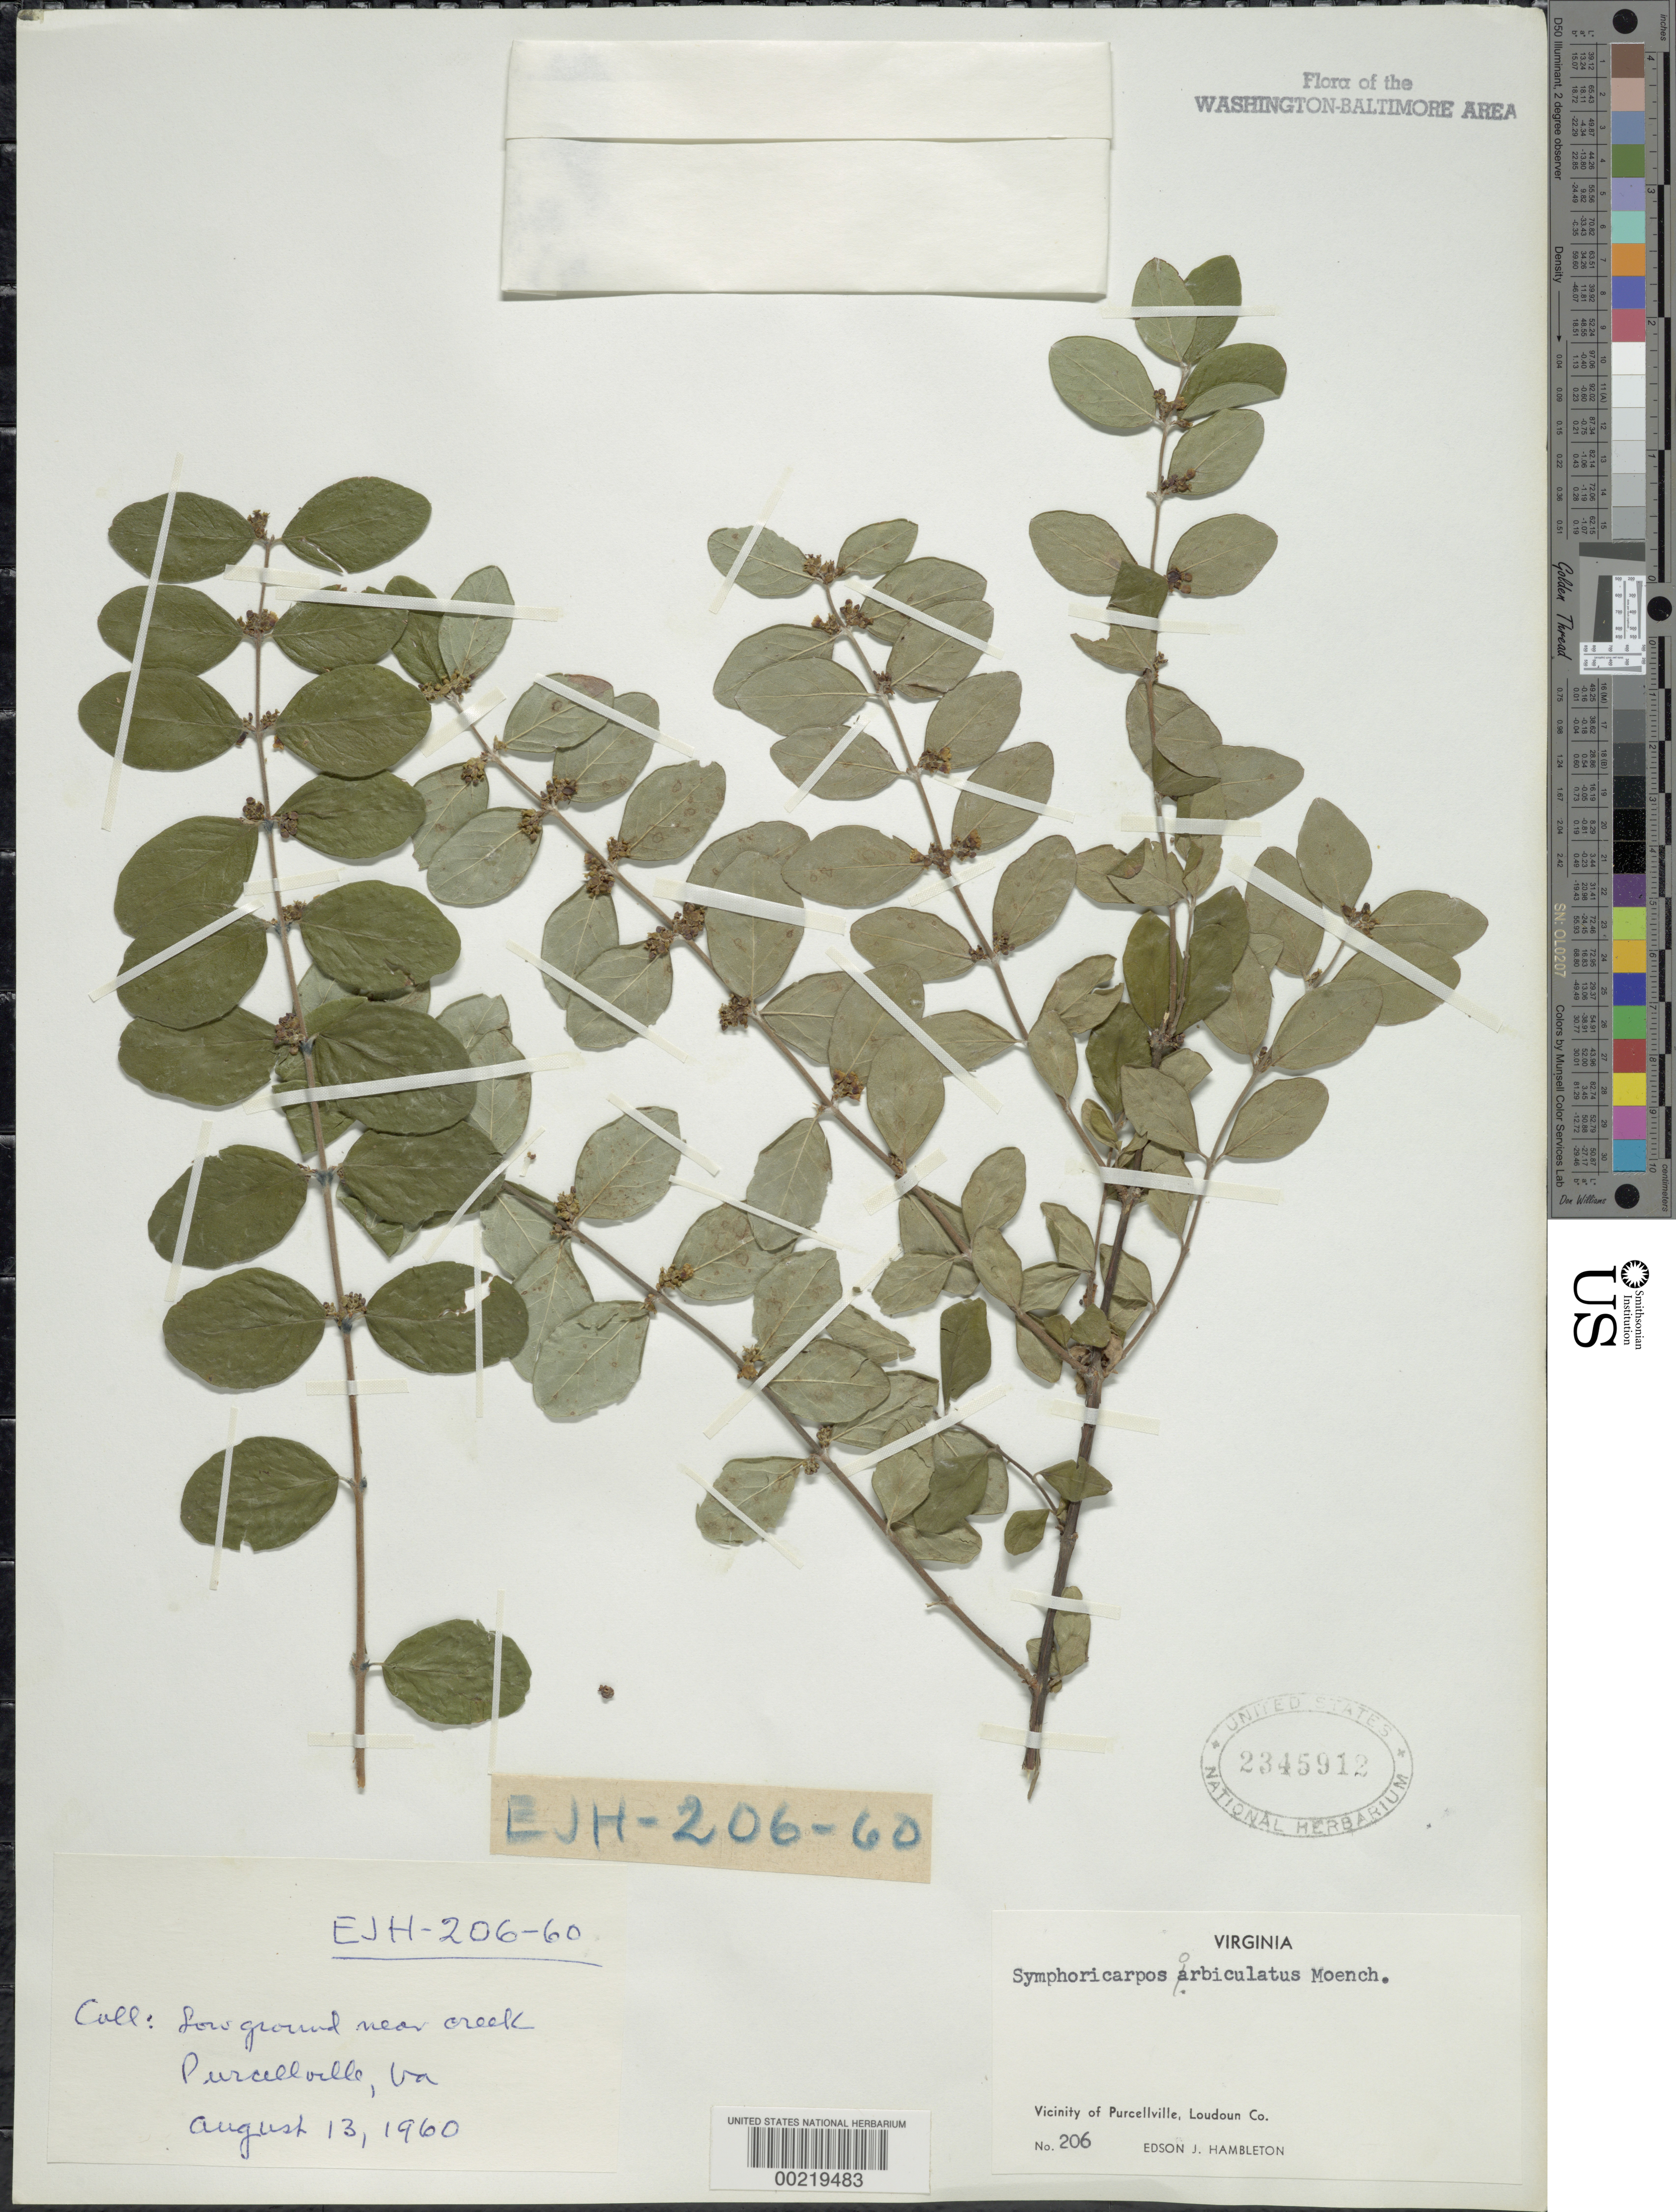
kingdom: Plantae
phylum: Tracheophyta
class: Magnoliopsida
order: Dipsacales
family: Caprifoliaceae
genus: Symphoricarpos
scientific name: Symphoricarpos orbiculatus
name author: Moench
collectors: E. Hambleton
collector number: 206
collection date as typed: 13 Aug 1960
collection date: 1960-08-13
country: United States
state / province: Virginia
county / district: Loudoun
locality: Purcellville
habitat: Low ground near creek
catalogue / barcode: US 2345912